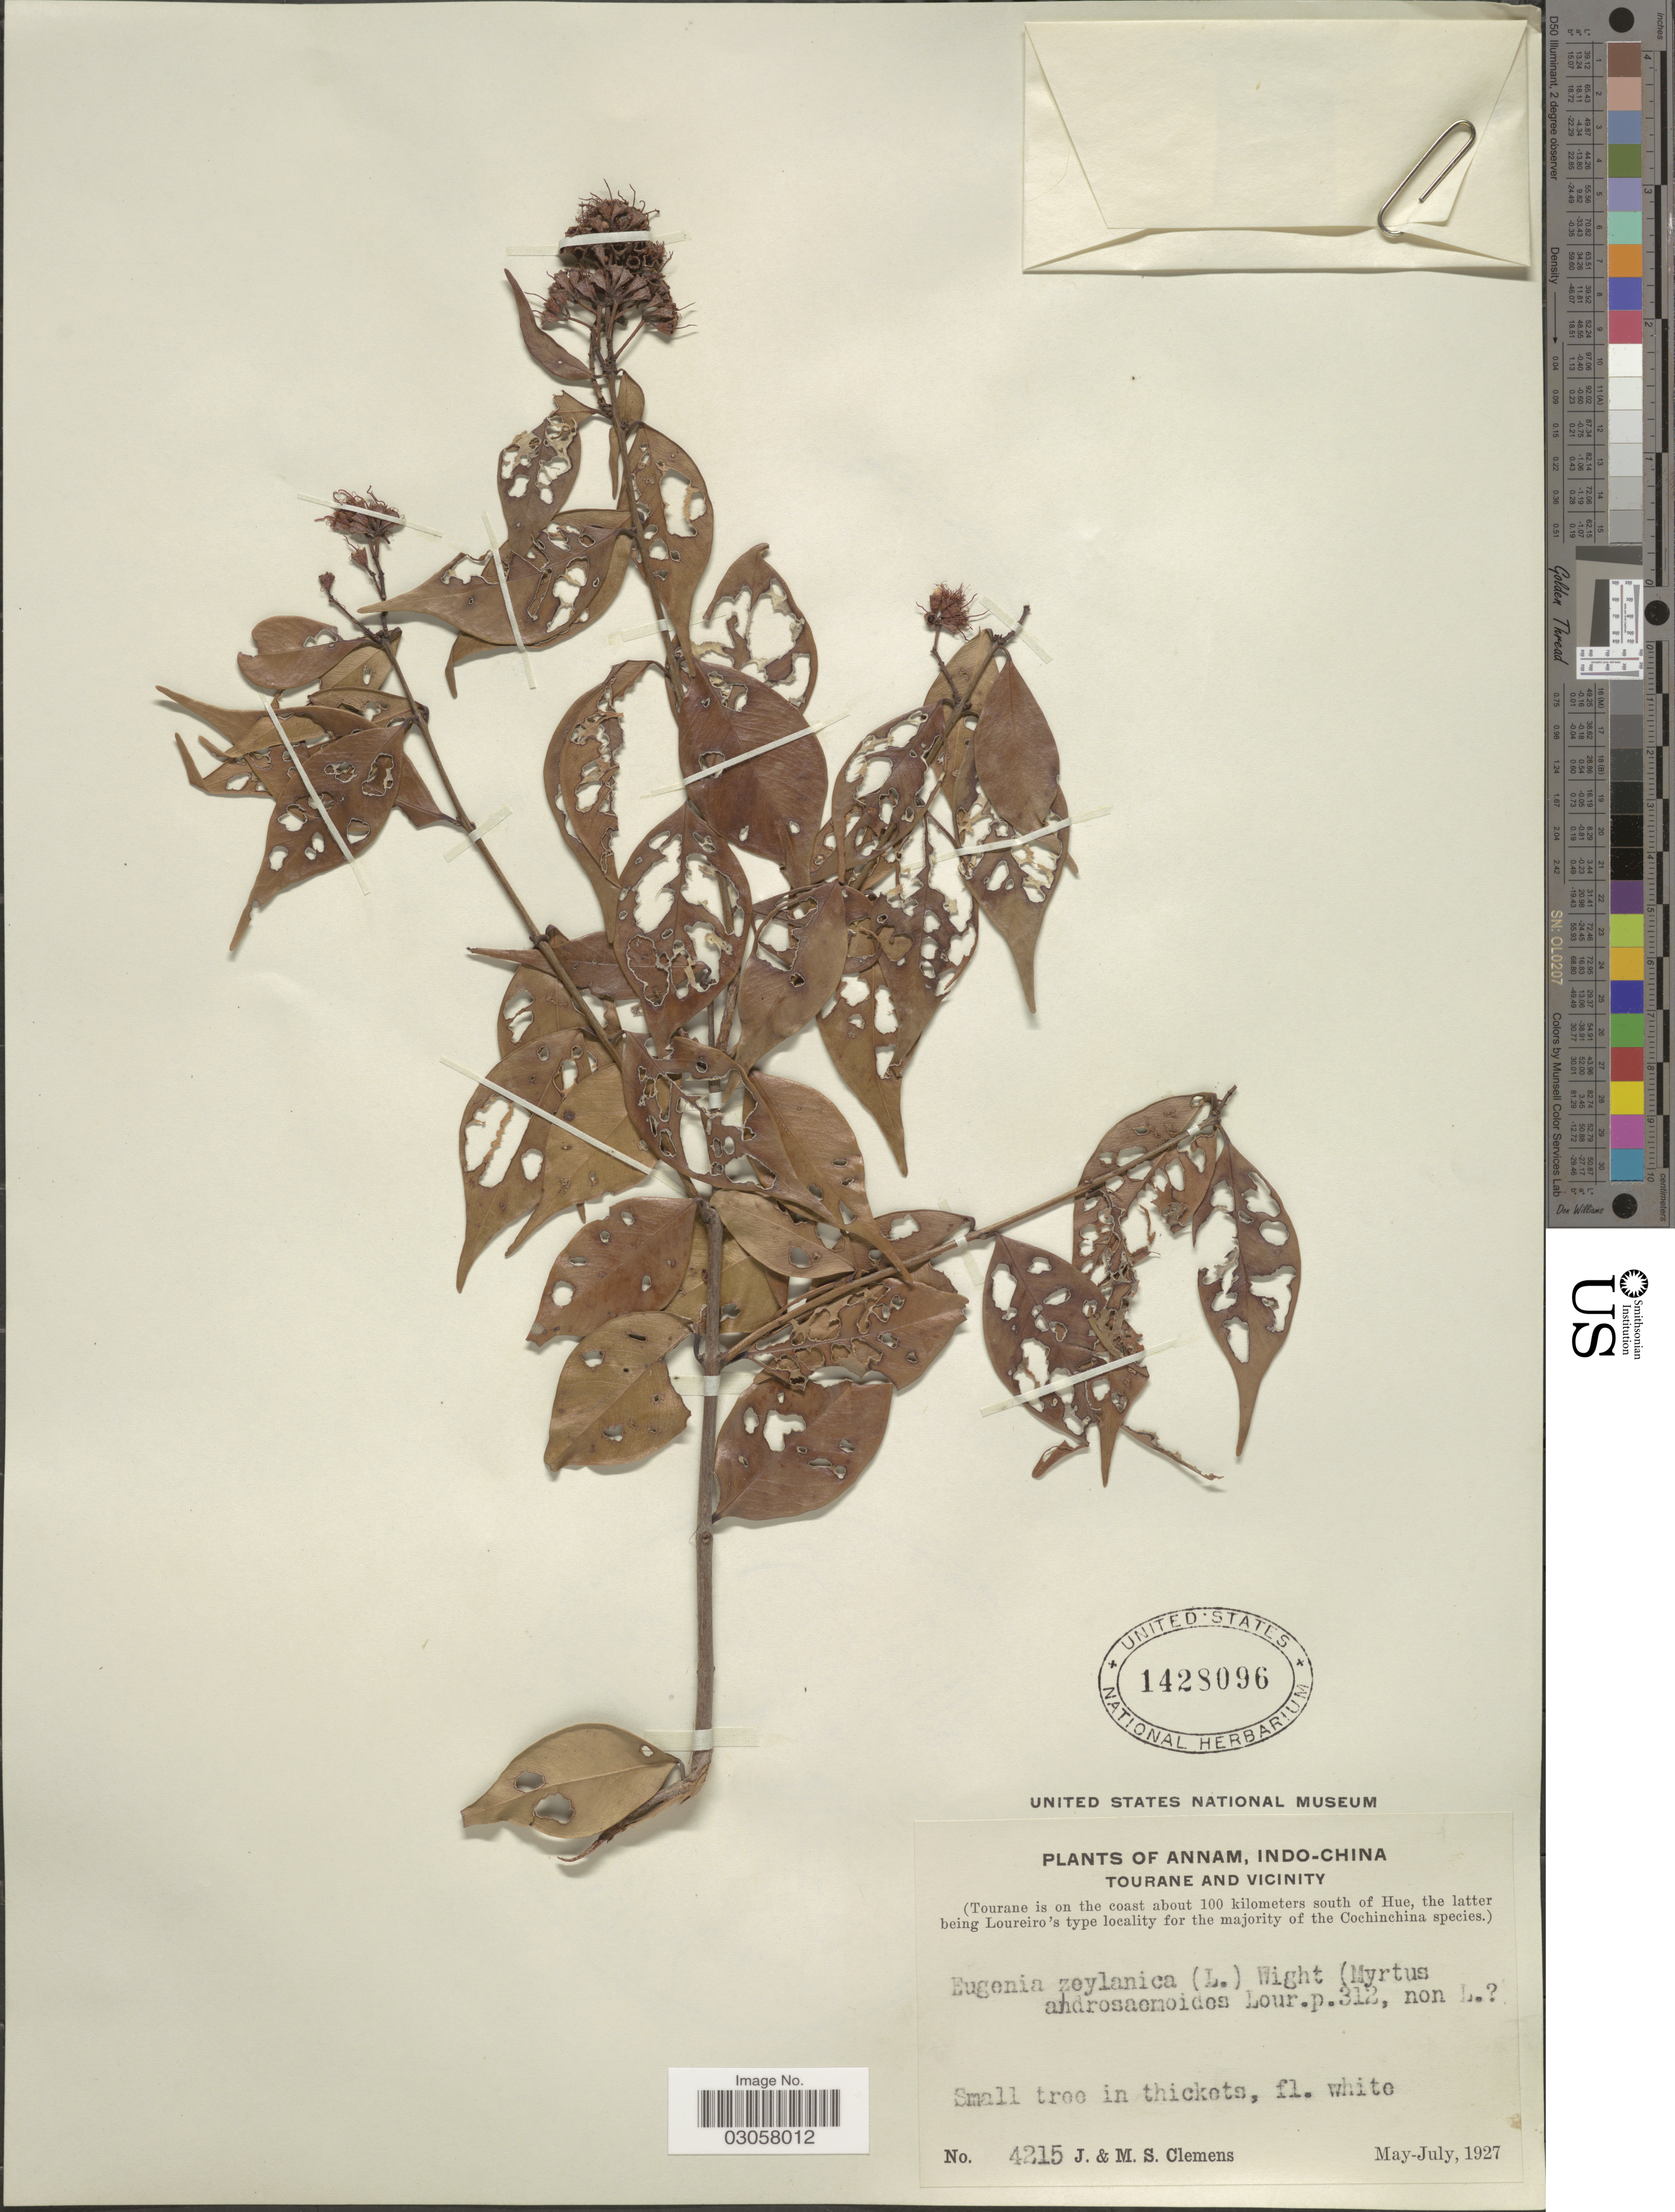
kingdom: Plantae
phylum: Tracheophyta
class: Magnoliopsida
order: Myrtales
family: Myrtaceae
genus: Syzygium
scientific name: Syzygium zeylanicum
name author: (L.) DC.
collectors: J. Clemens & M. S. Clemens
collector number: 4215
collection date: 1927-05/1927-07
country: Vietnam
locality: Annam, Indo-China. Tourane and vicinity.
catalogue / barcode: US 1428096